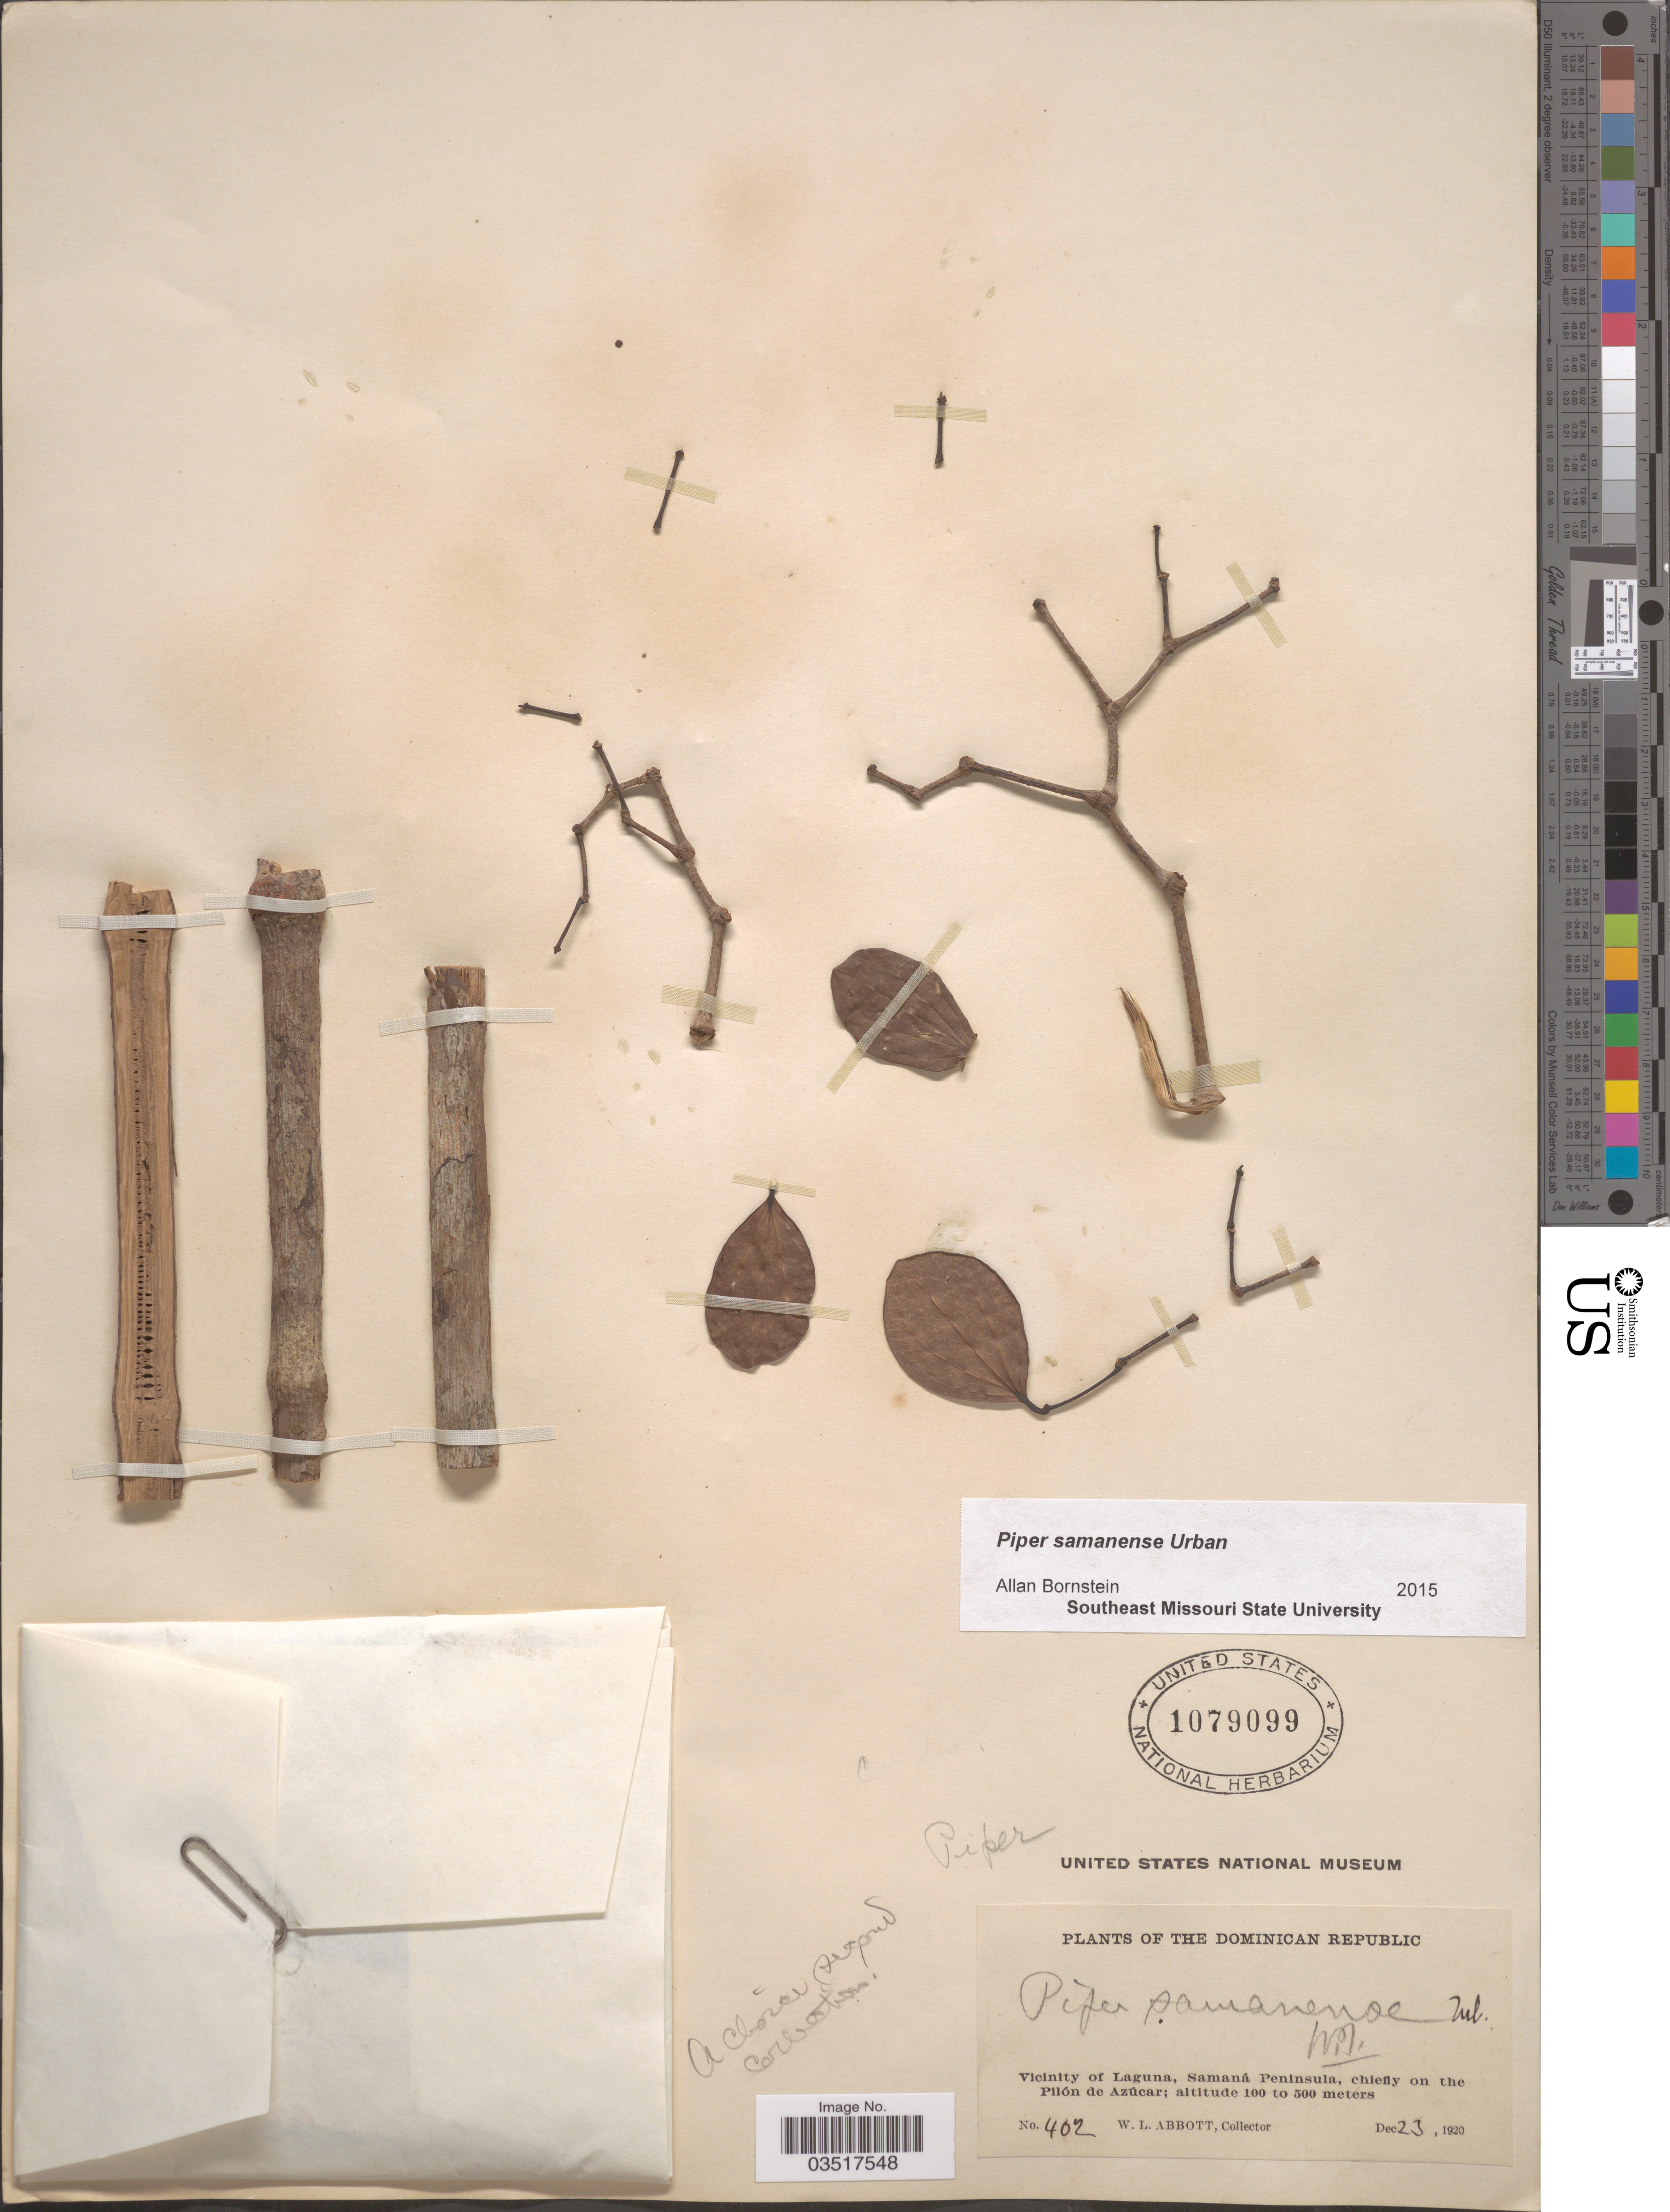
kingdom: Plantae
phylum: Tracheophyta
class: Magnoliopsida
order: Piperales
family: Piperaceae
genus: Piper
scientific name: Piper samanense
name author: Urb.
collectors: W. L. Abbott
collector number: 402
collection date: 1920-12-23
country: Dominican Republic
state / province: Samaná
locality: Vicinity of Laguna, Samaná Peninsula, chiefly on the Pilón de Azúcar.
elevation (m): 100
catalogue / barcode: US 1079099